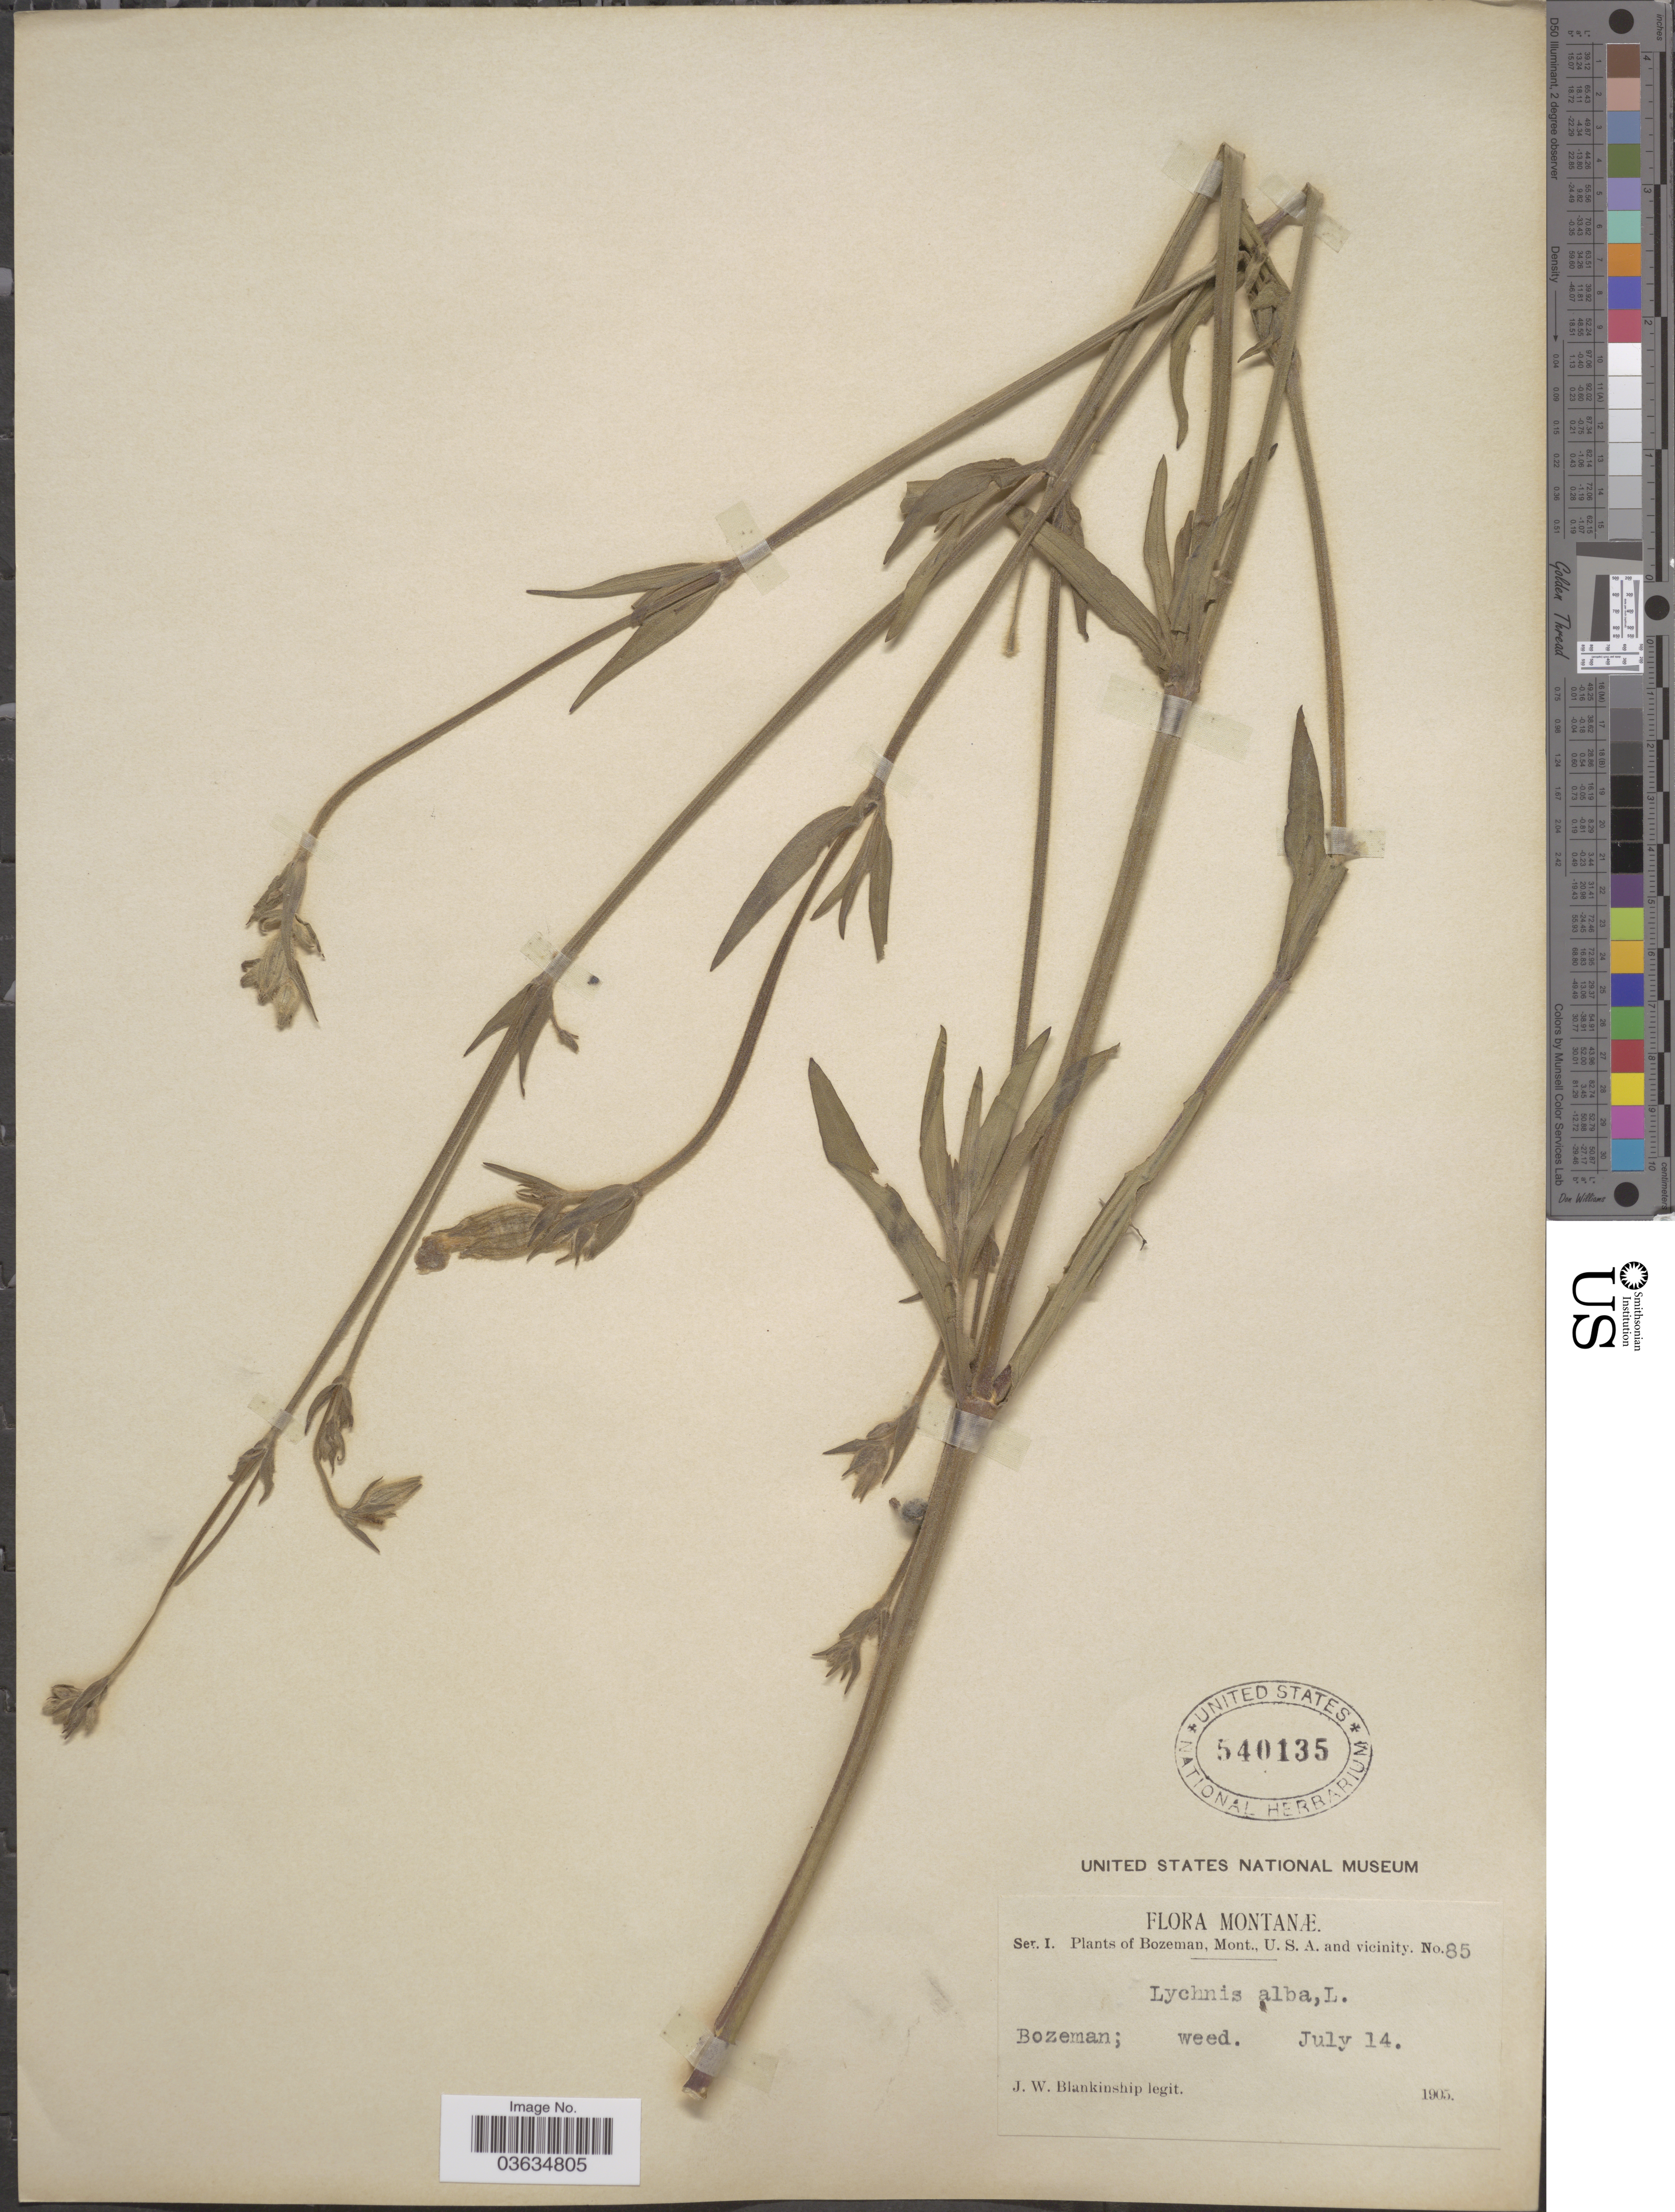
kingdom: Plantae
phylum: Tracheophyta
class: Magnoliopsida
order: Caryophyllales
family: Caryophyllaceae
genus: Silene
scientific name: Silene latifolia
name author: Poir.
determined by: Strong, Mark T., (BOT), Smithsonian Institution - National Museum of Natural History (UNITED STATES)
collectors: J. W. Blankinship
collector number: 85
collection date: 1905-07-14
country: United States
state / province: Montana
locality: Bozeman, and vicinity.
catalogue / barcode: US 540135